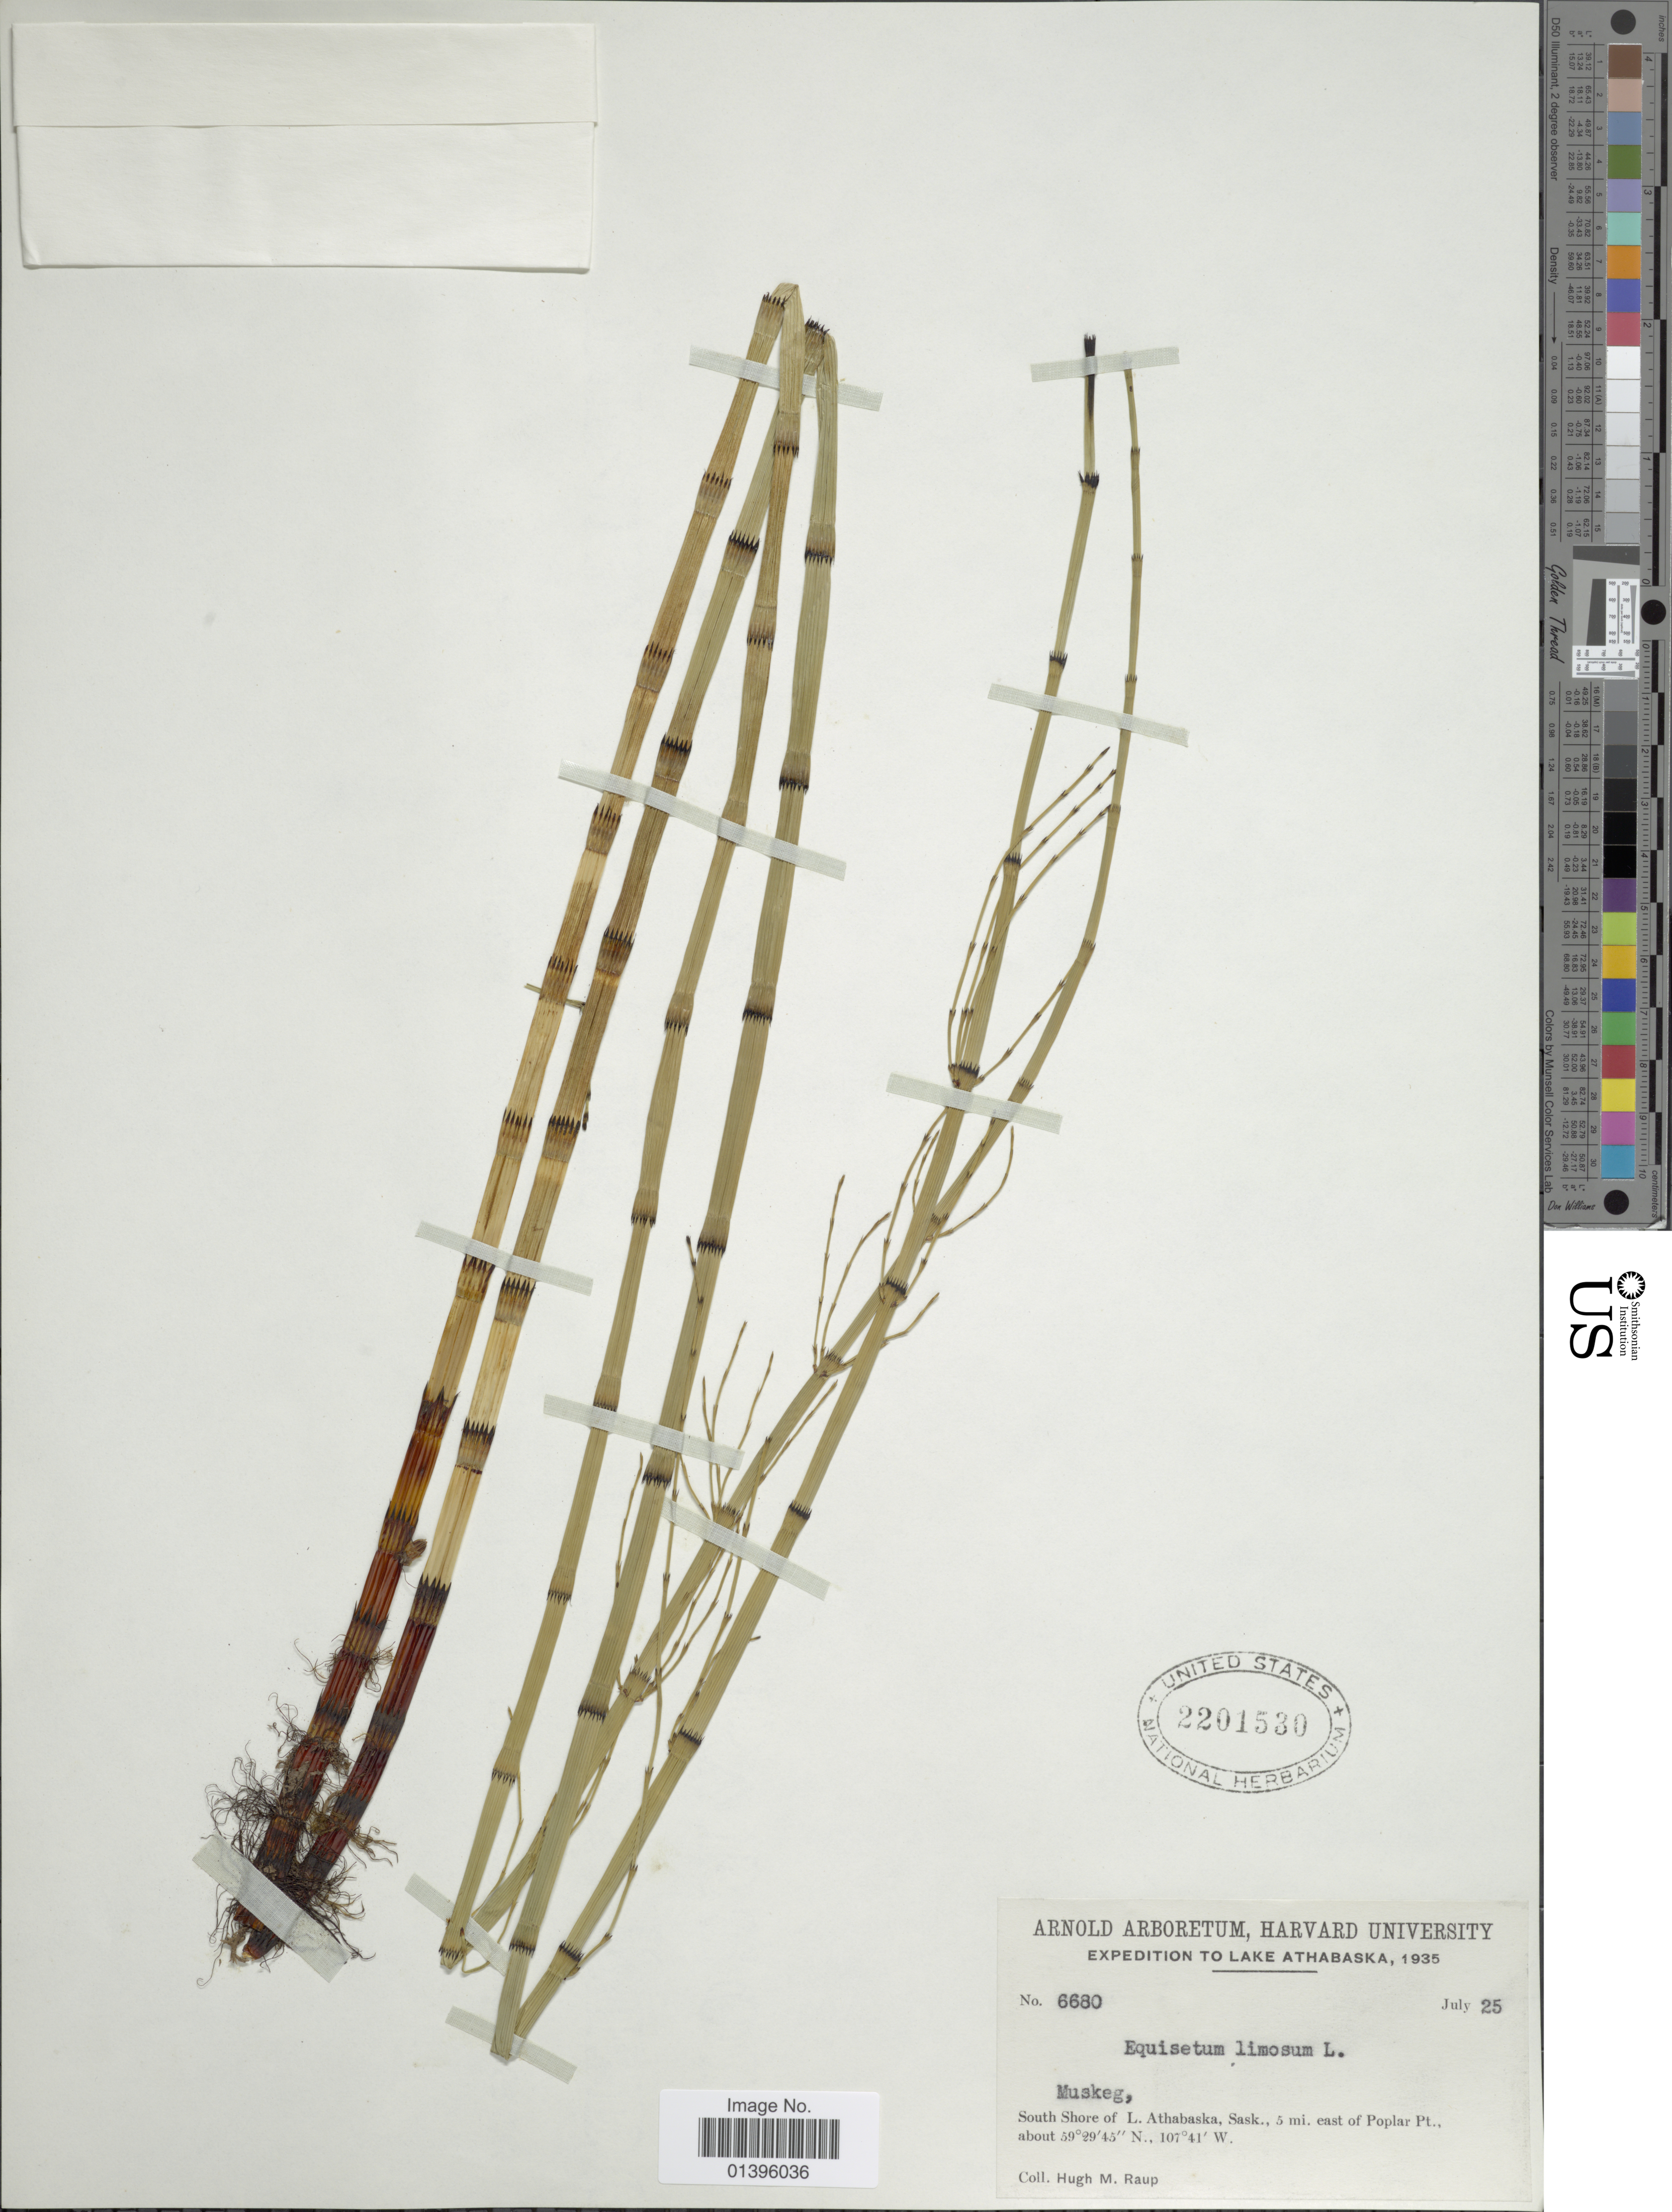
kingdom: Plantae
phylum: Tracheophyta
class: Polypodiopsida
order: Equisetales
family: Equisetaceae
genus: Equisetum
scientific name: Equisetum fluviatile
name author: L.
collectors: H. Raup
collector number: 6680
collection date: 1935-07-25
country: Canada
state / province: Saskatchewan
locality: Muskeg, South Shore of L. Athabaska, Sask., 5 mi. east of Popler Pt.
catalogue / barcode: US 2201530